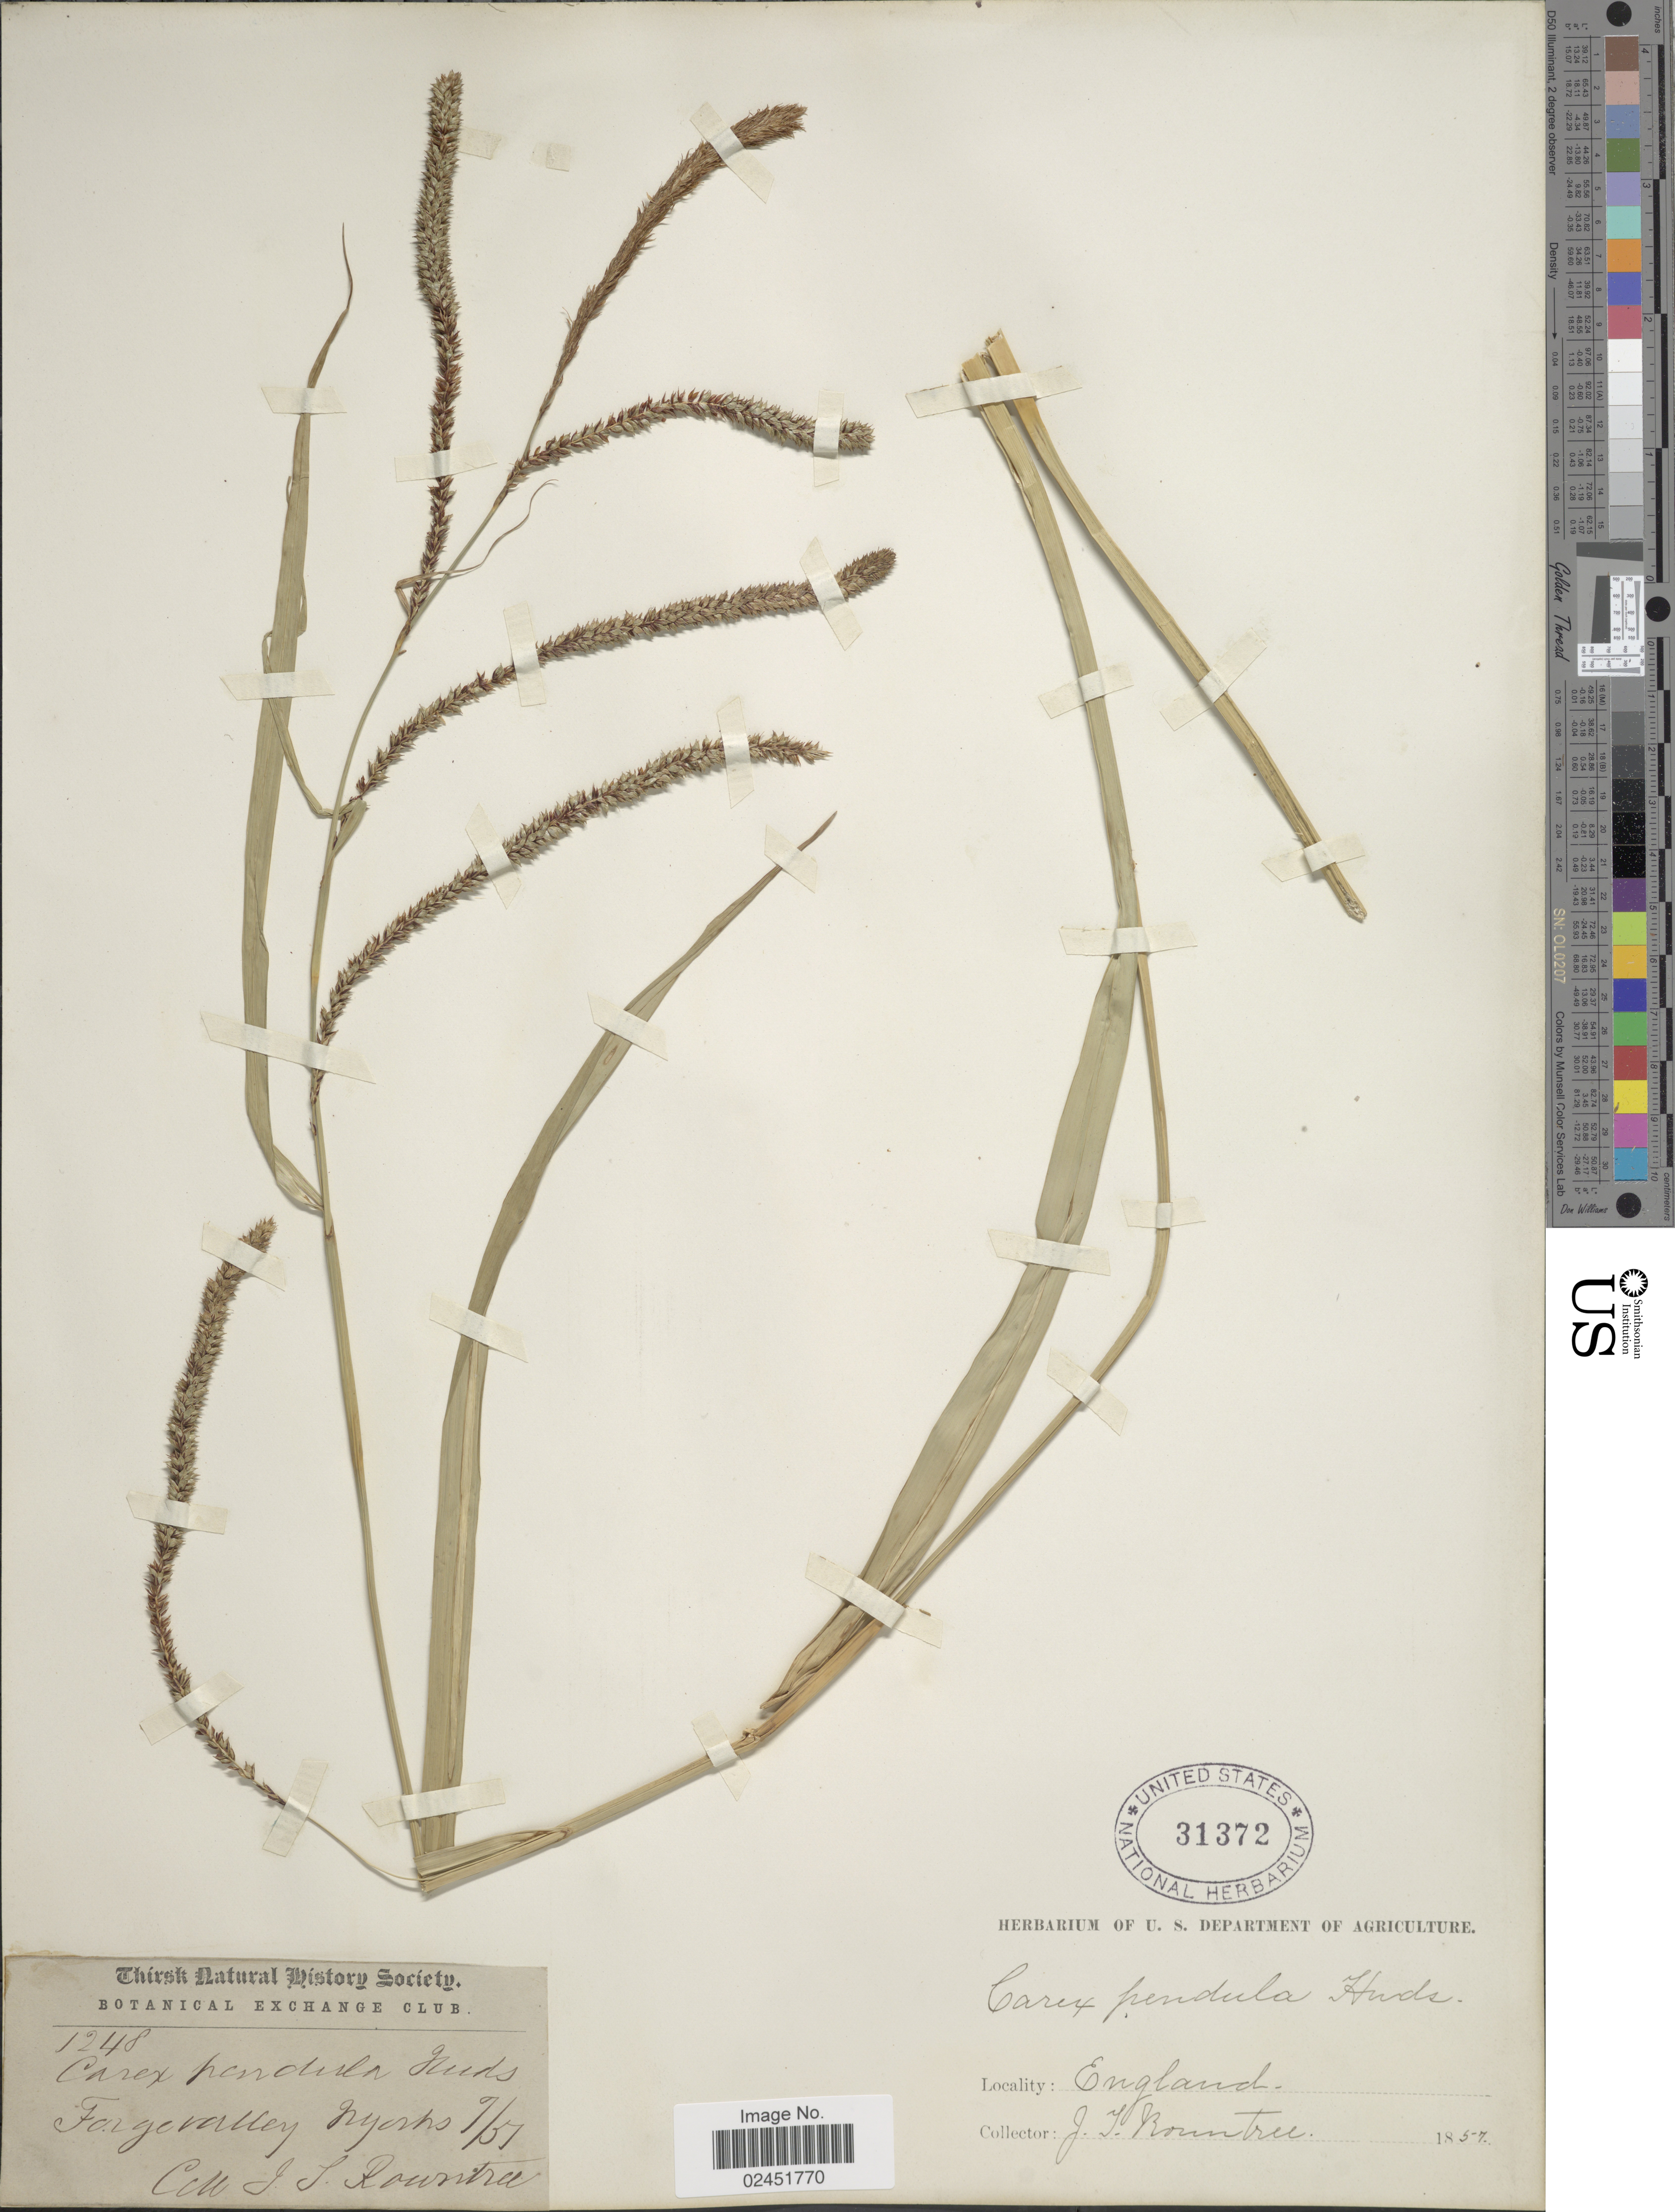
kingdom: Plantae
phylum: Tracheophyta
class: Liliopsida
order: Poales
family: Cyperaceae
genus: Carex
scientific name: Carex pendula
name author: Huds.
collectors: J. Rowntree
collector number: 1248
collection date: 1857-09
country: United Kingdom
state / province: England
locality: Forge Valley North Yorks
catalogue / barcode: US 31372